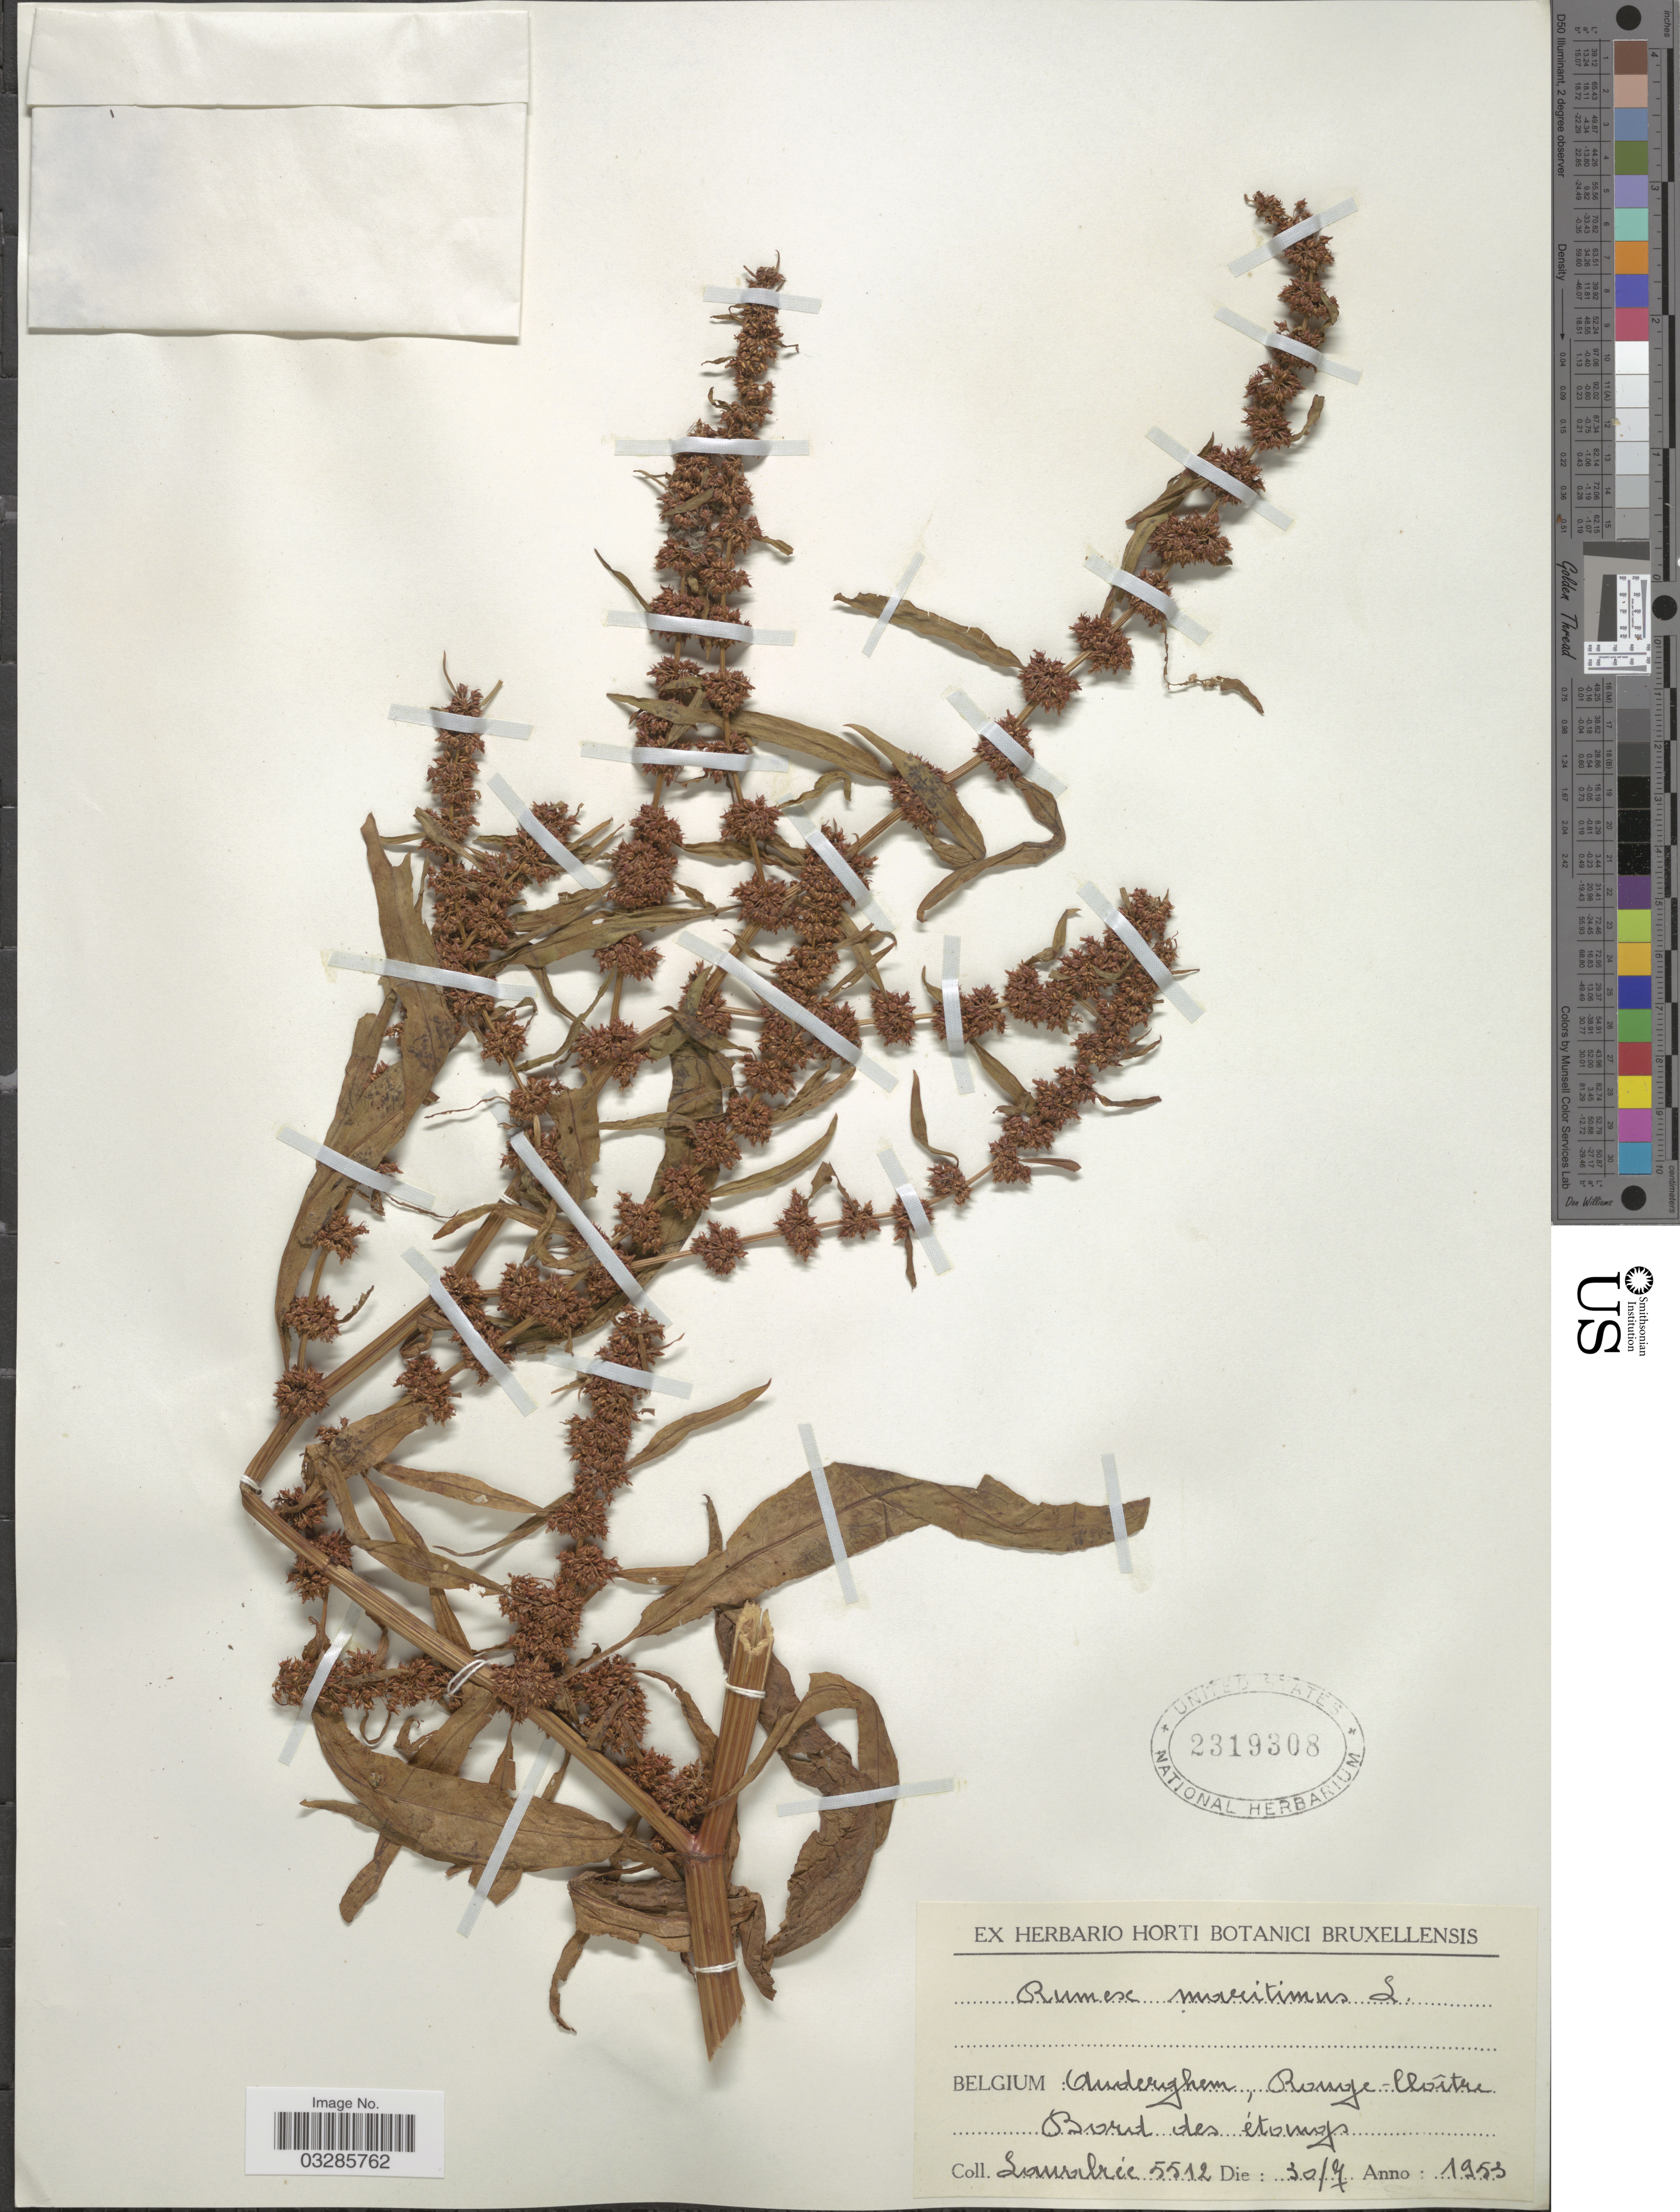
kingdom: Plantae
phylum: Tracheophyta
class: Magnoliopsida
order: Caryophyllales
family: Polygonaceae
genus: Rumex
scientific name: Rumex maritimus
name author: L.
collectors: Lawalrée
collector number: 5512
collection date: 1953-07-30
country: Belgium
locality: Auderghem, Rouge-Cloître.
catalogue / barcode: US 2319308